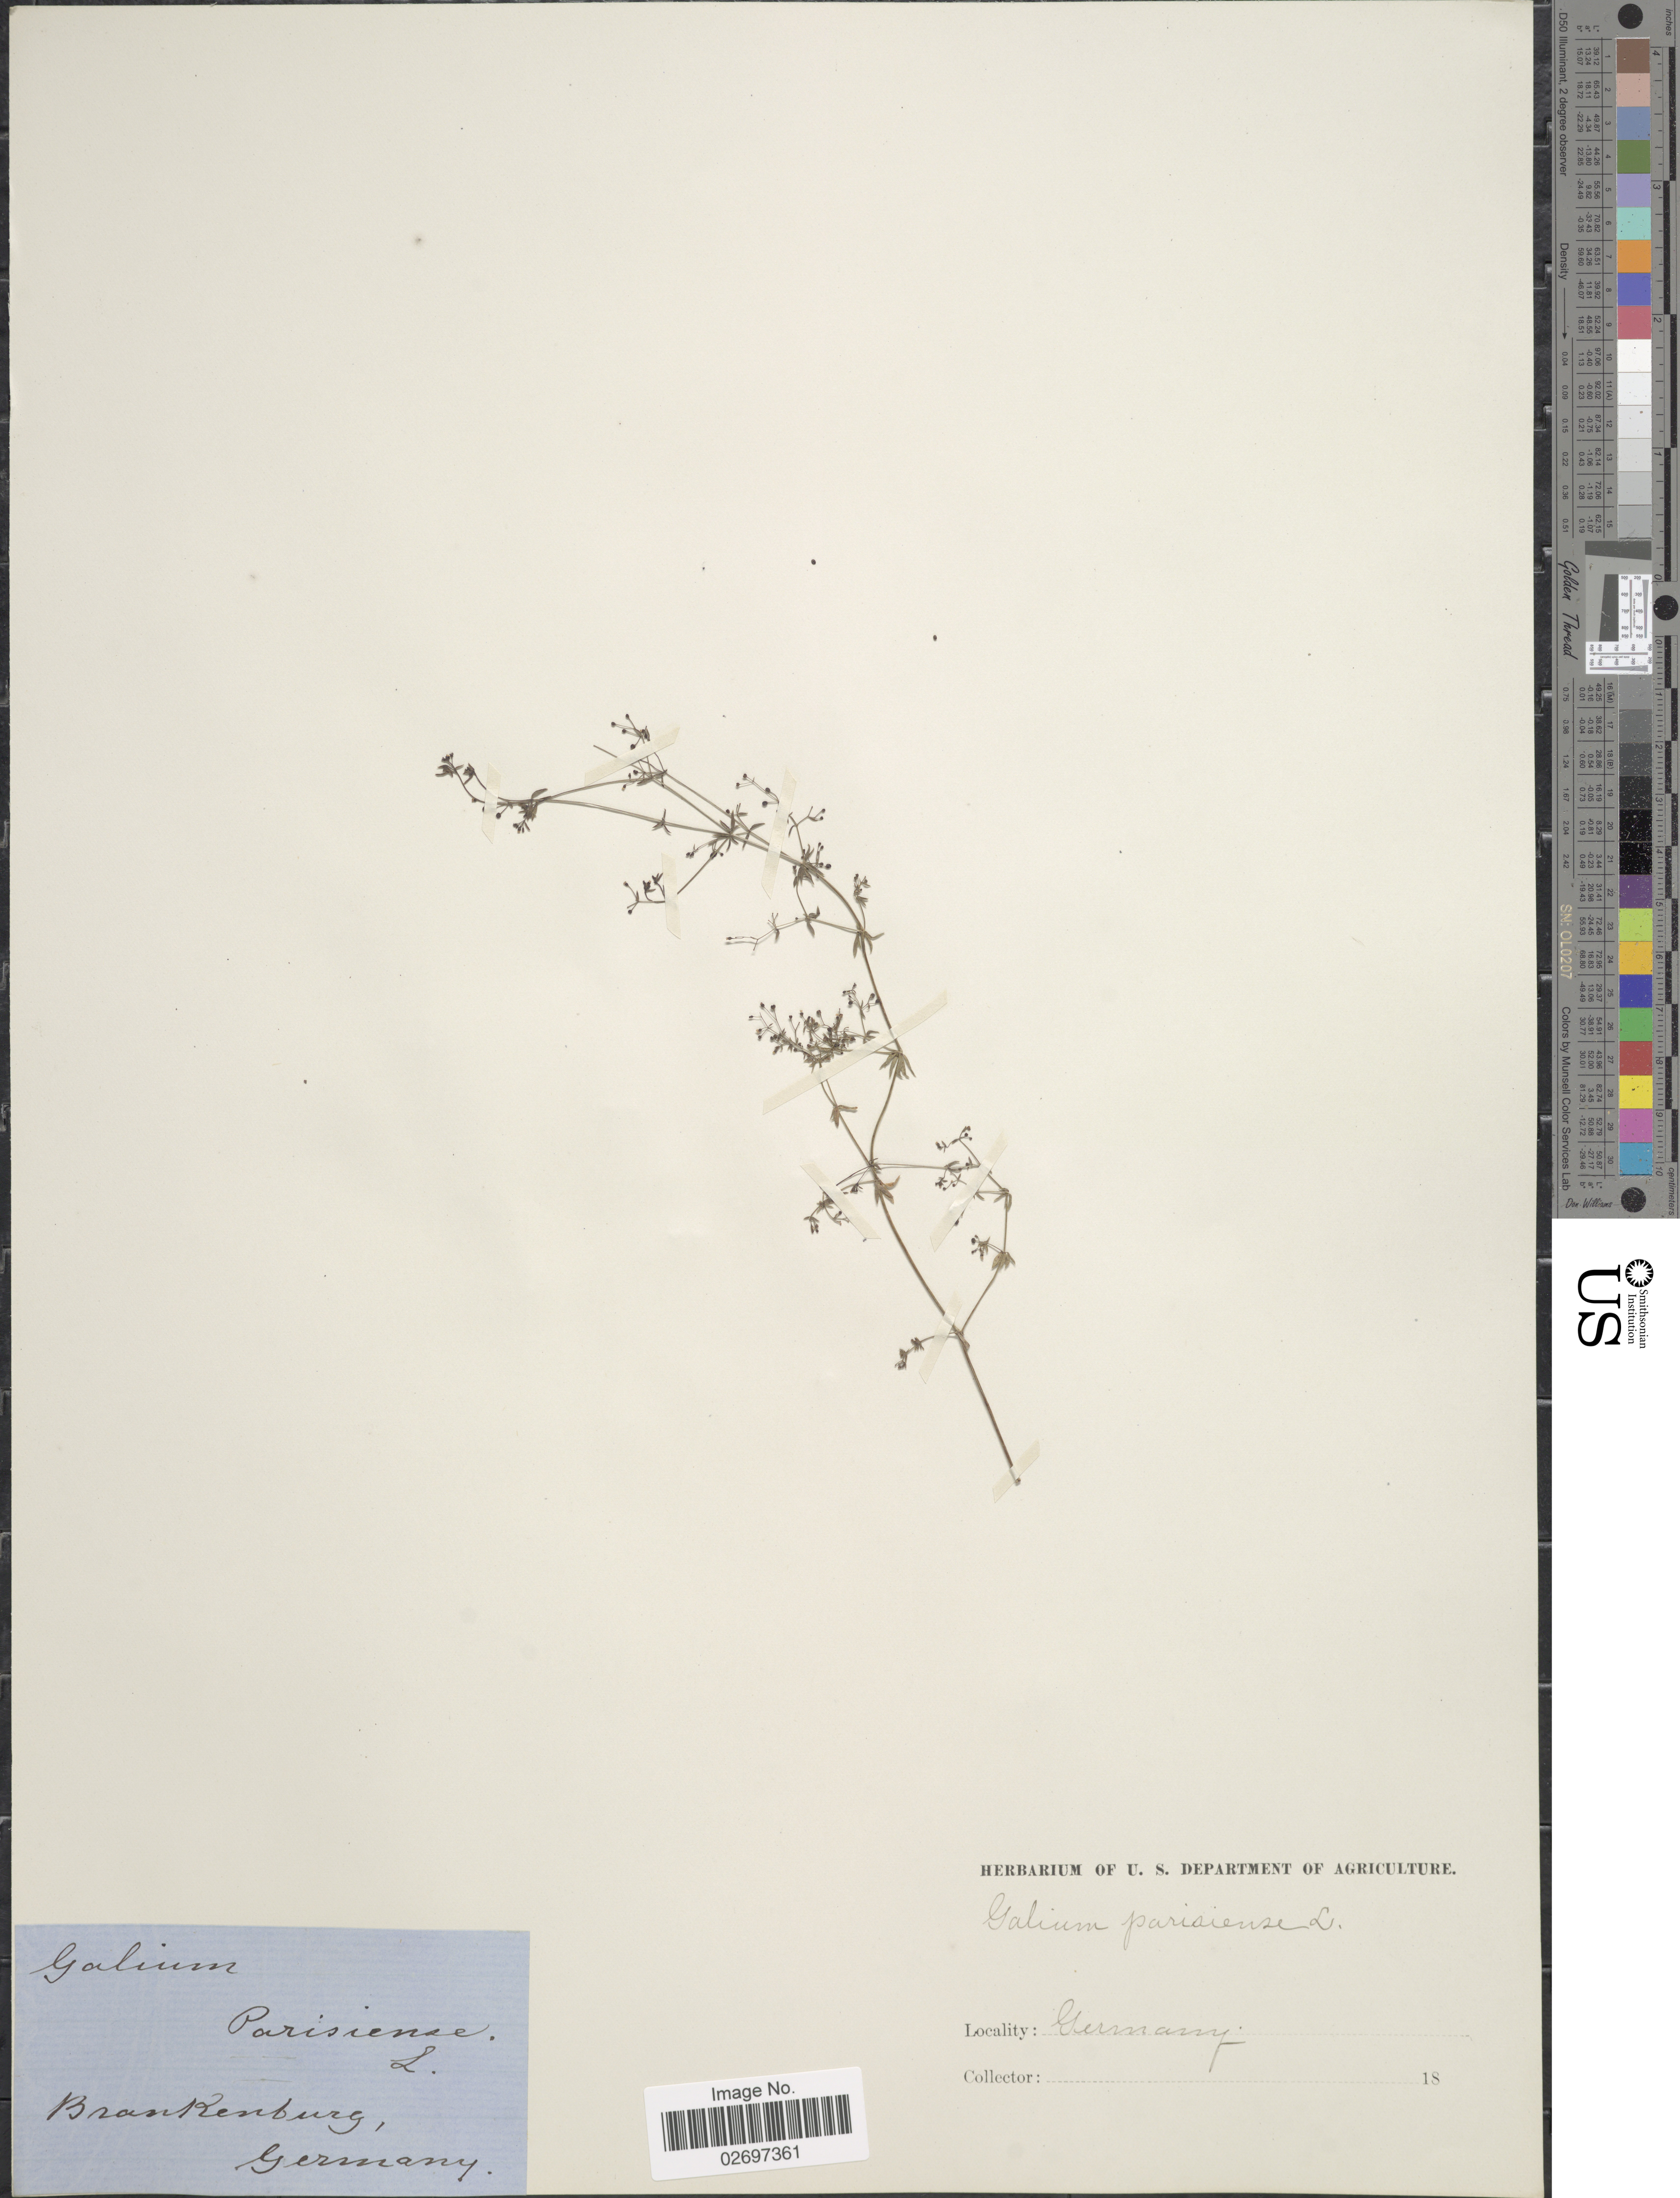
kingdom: Plantae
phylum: Tracheophyta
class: Magnoliopsida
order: Gentianales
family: Rubiaceae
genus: Galium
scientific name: Galium parisiense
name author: L.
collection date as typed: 18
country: Germany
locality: Brankenburg